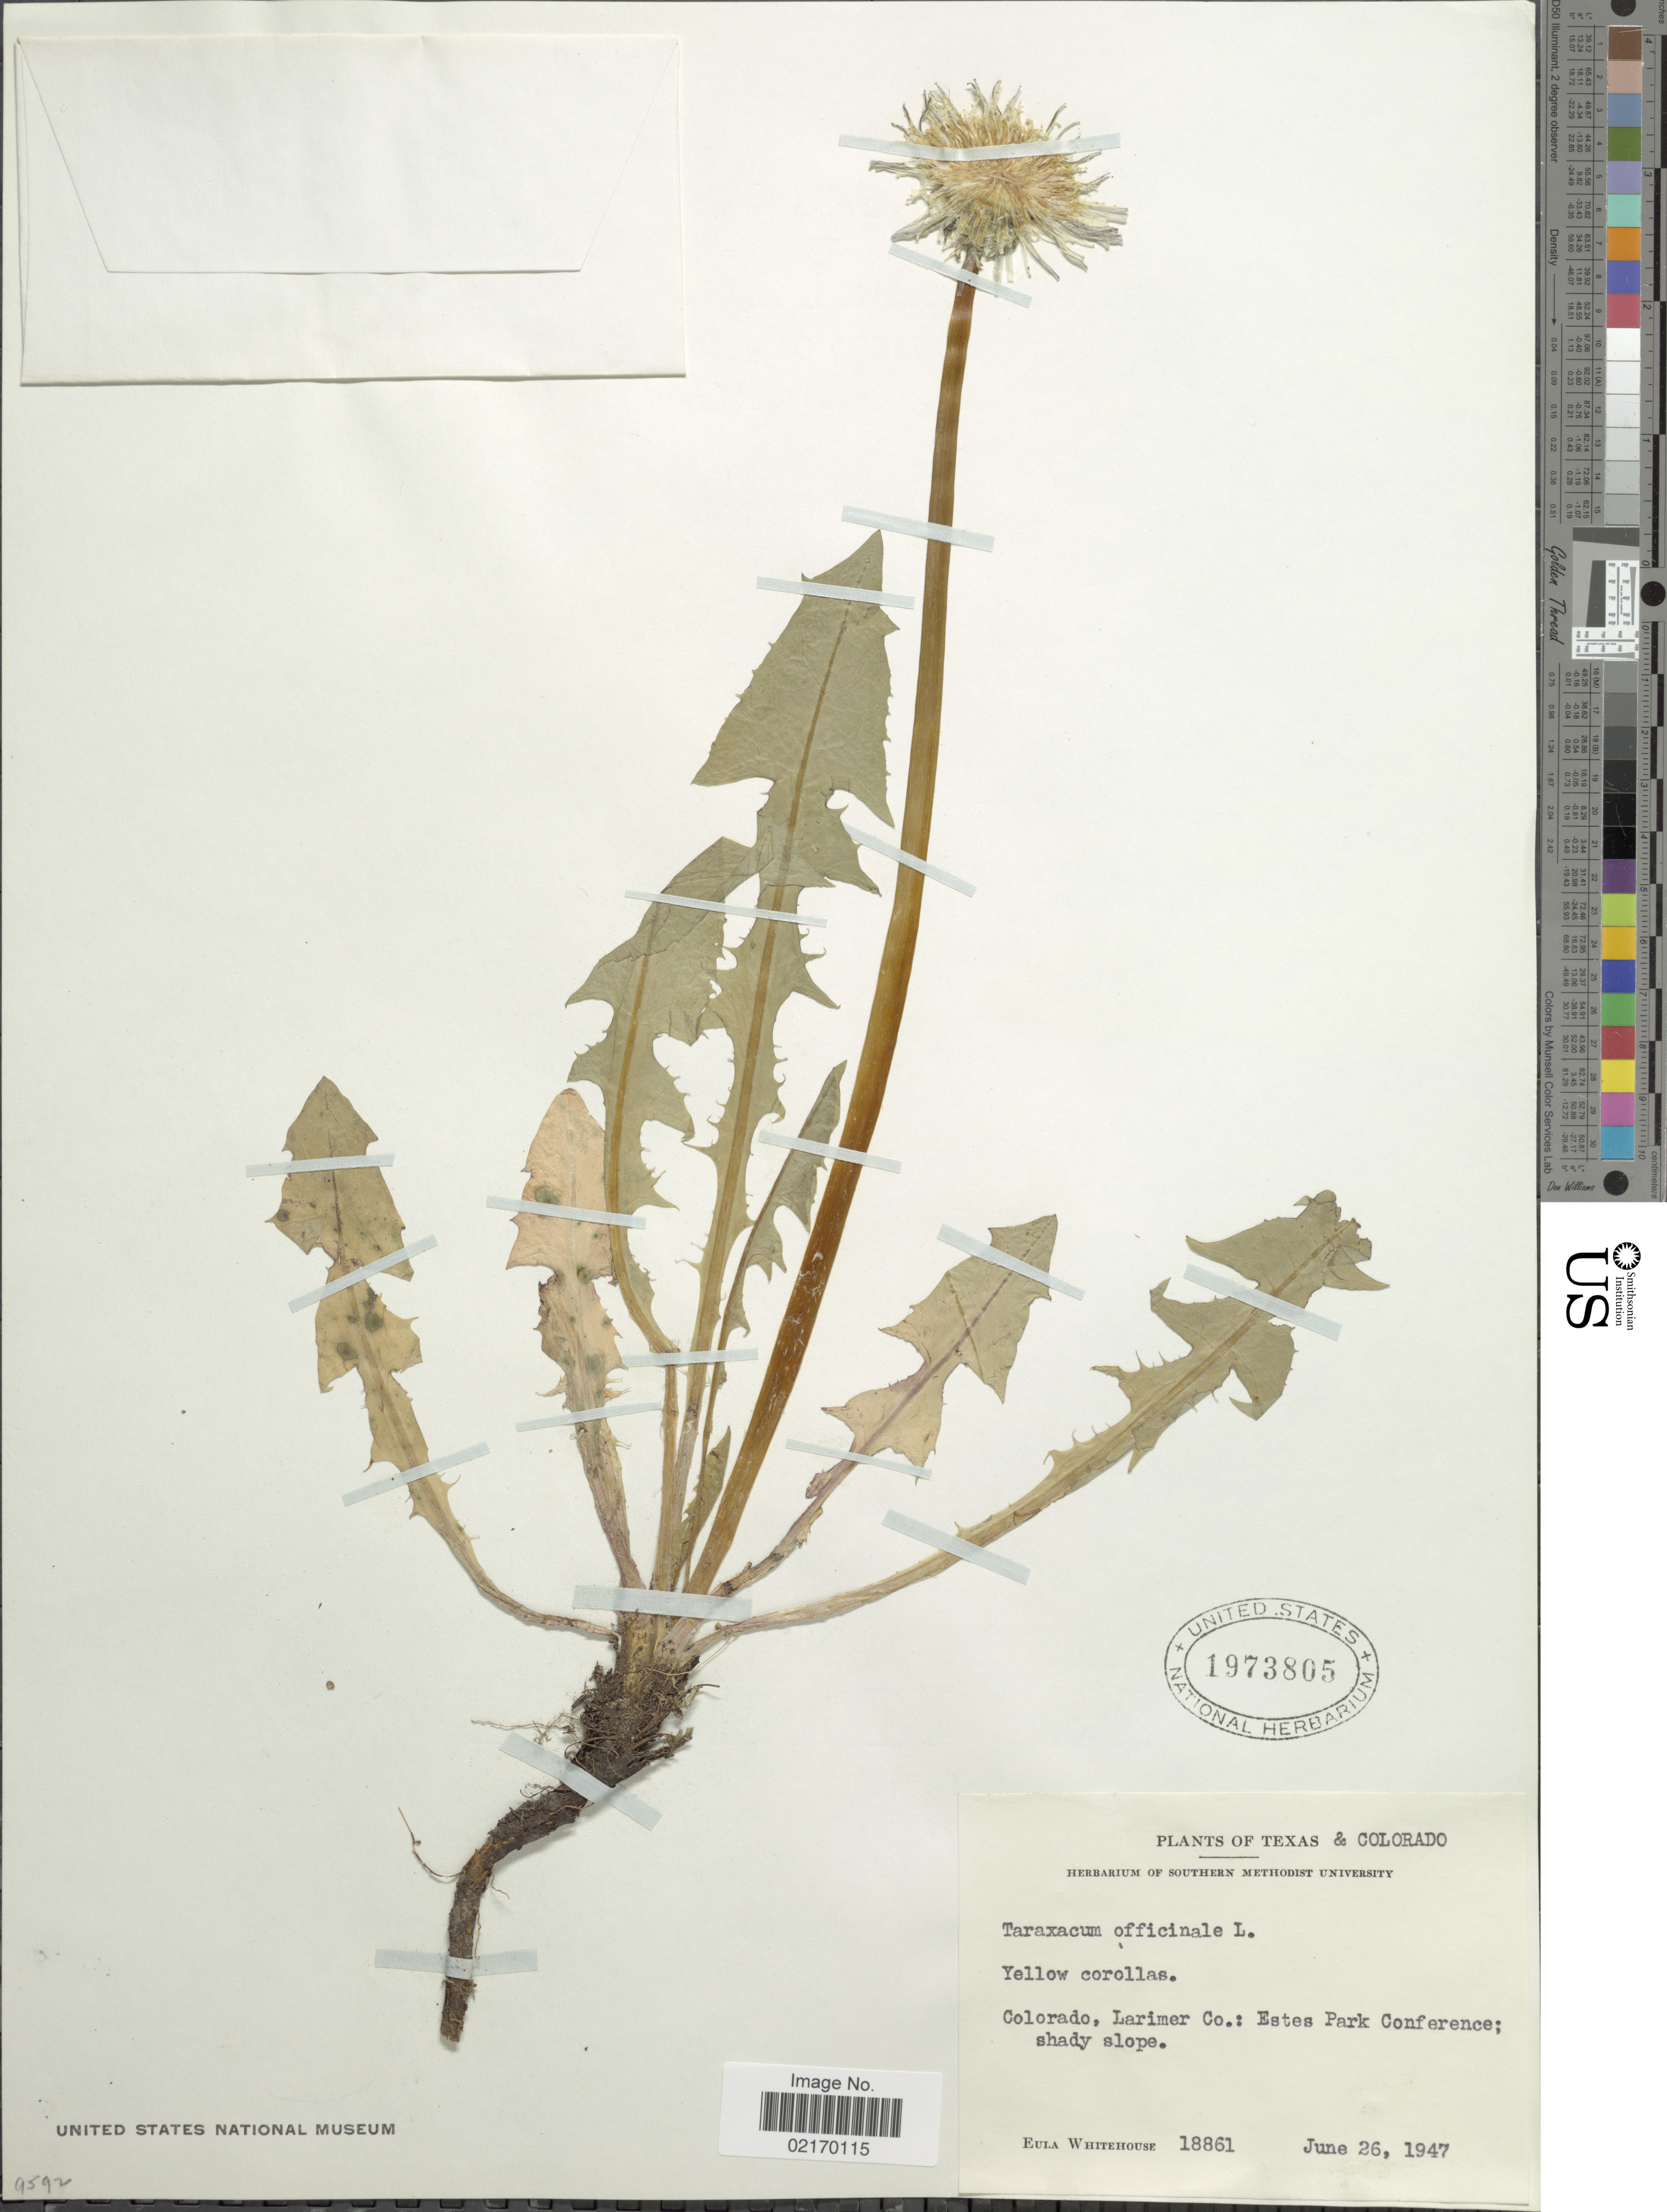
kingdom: Plantae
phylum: Tracheophyta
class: Magnoliopsida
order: Asterales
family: Asteraceae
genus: Taraxacum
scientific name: Taraxacum officinale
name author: G.H. Weber ex F.H. Wigg.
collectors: E. Whitehouse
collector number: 18861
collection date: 1947-06-26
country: United States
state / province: Colorado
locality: Larimer Co.: Estes Park Conference: shady slope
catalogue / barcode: US 1973805